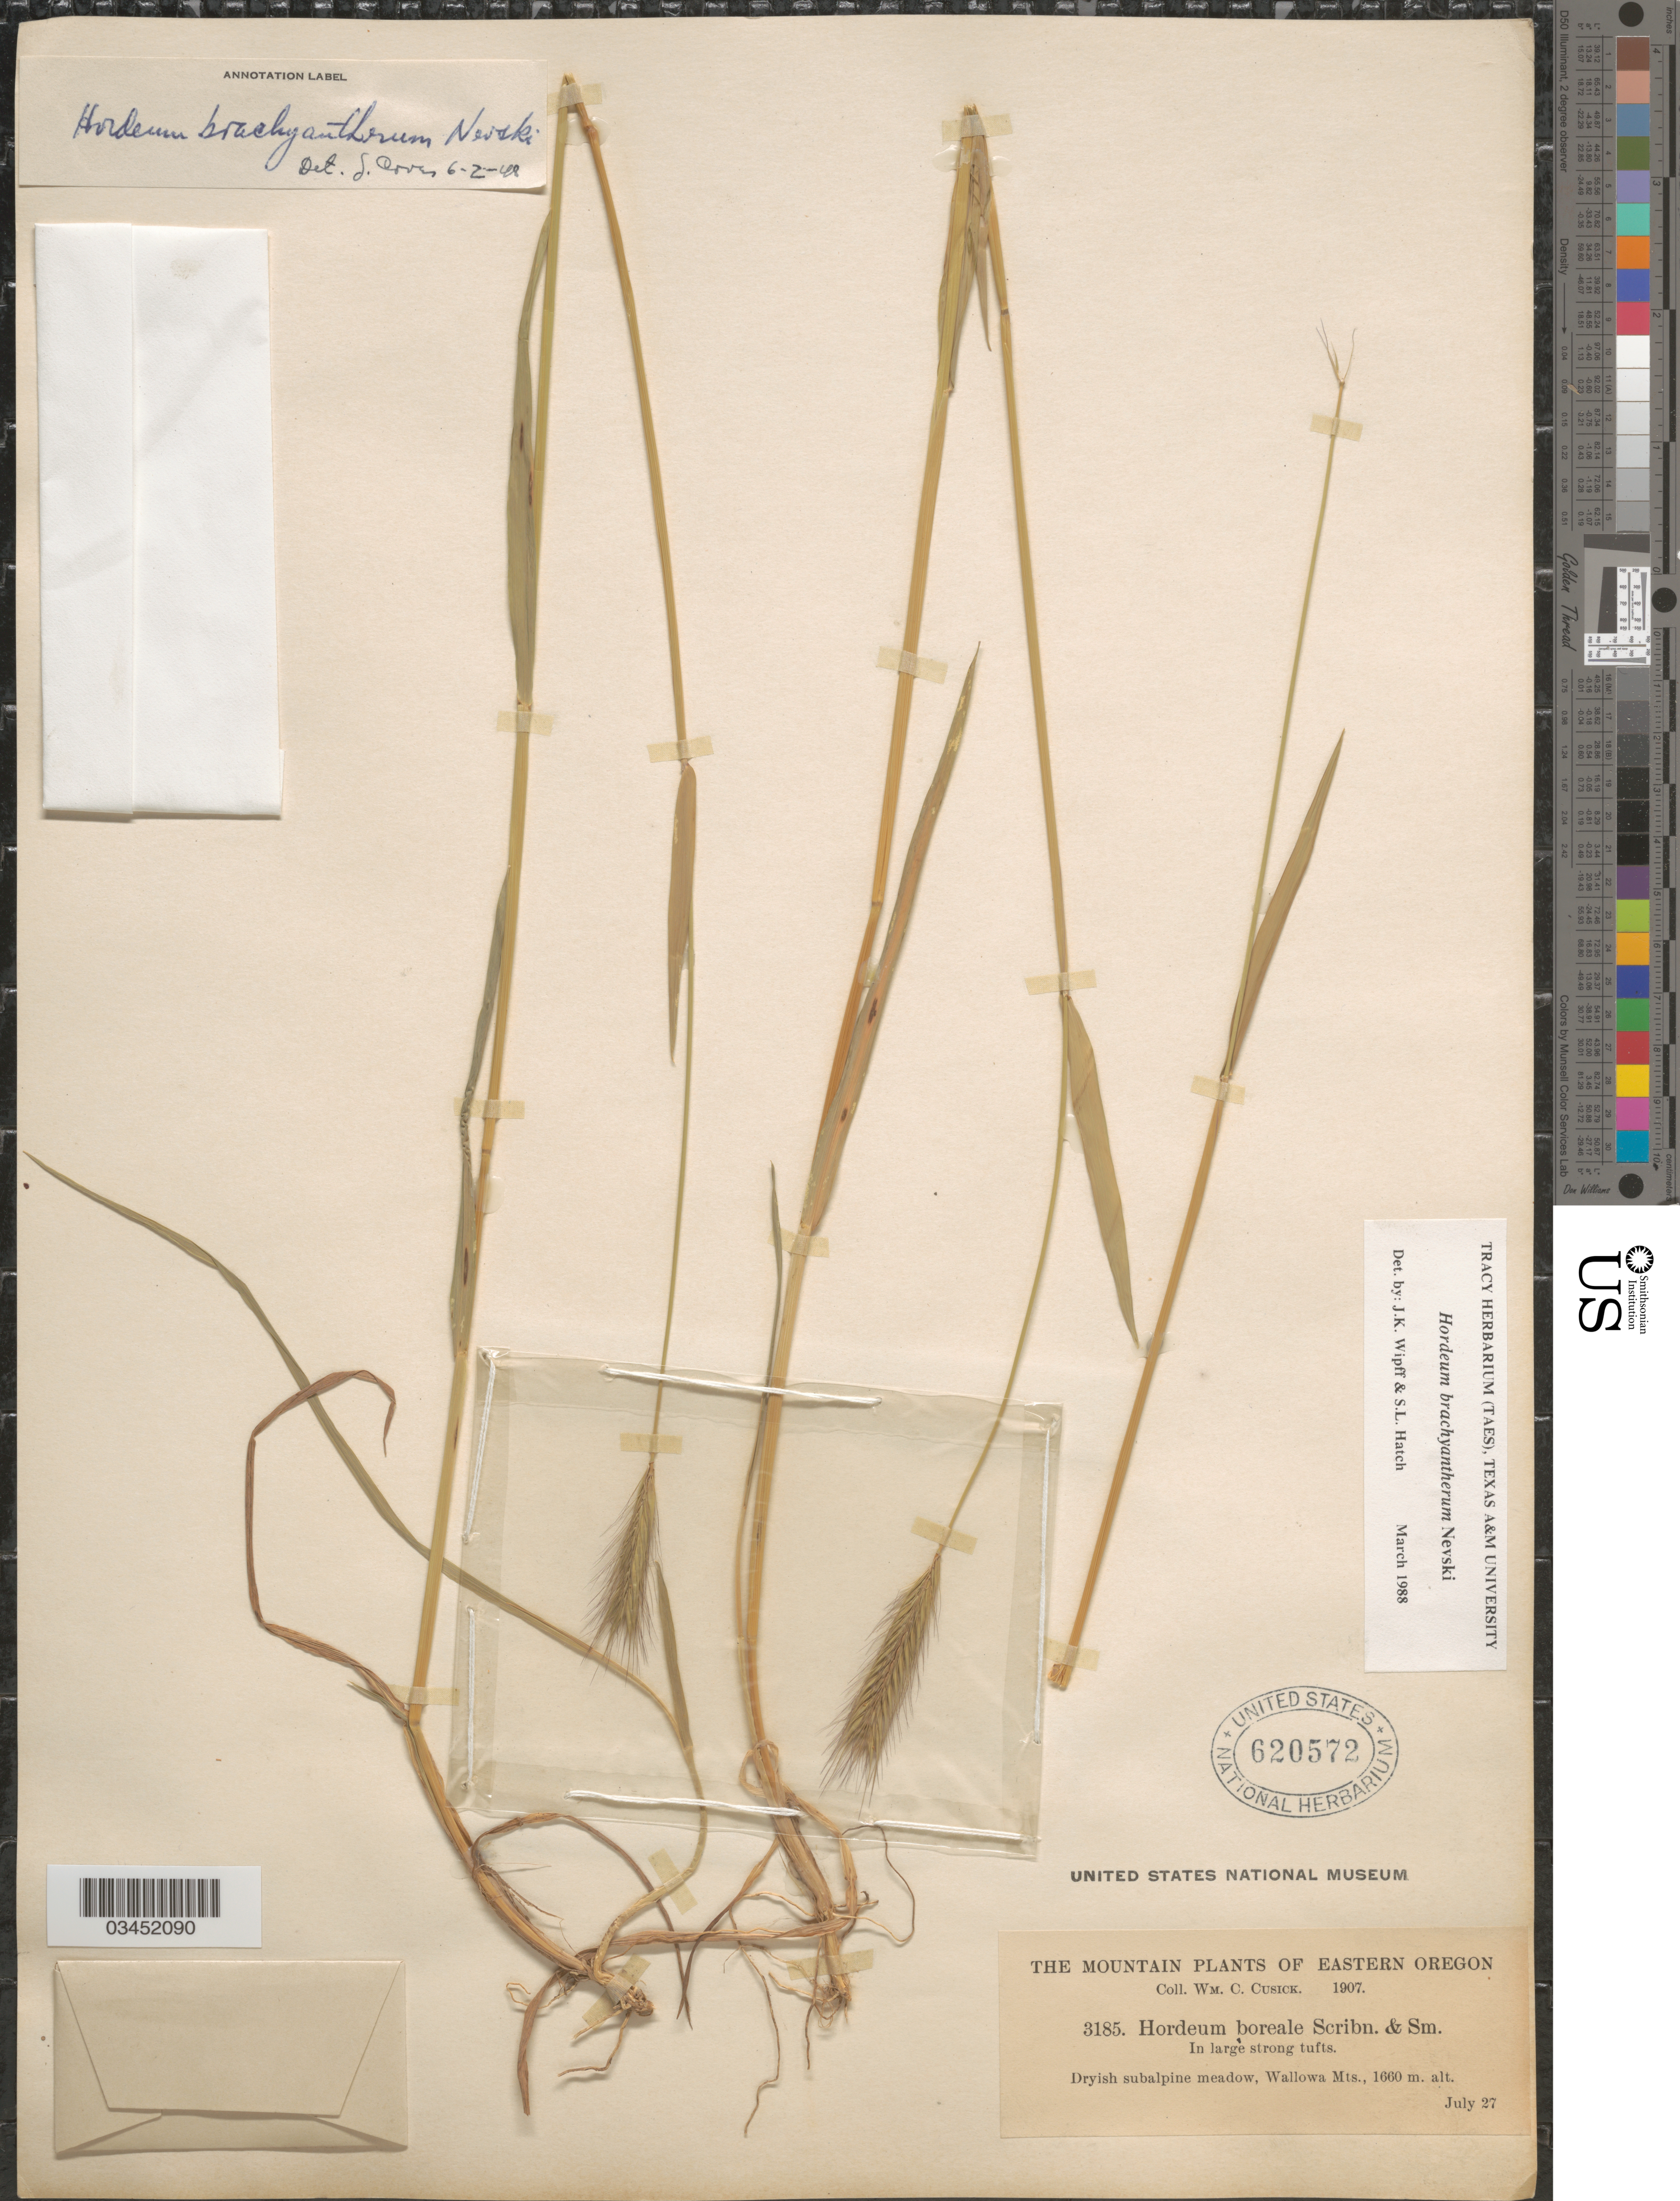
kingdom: Plantae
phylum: Tracheophyta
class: Liliopsida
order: Poales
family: Poaceae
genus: Hordeum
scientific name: Hordeum brachyantherum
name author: Nevski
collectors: W. C. Cusick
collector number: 3185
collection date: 1907-07-27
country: United States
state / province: Oregon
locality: Eastern Oregon. In large strong tufts. Dryish subalpine meadow, Wallowa Mts.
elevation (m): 1660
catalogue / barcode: US 620572